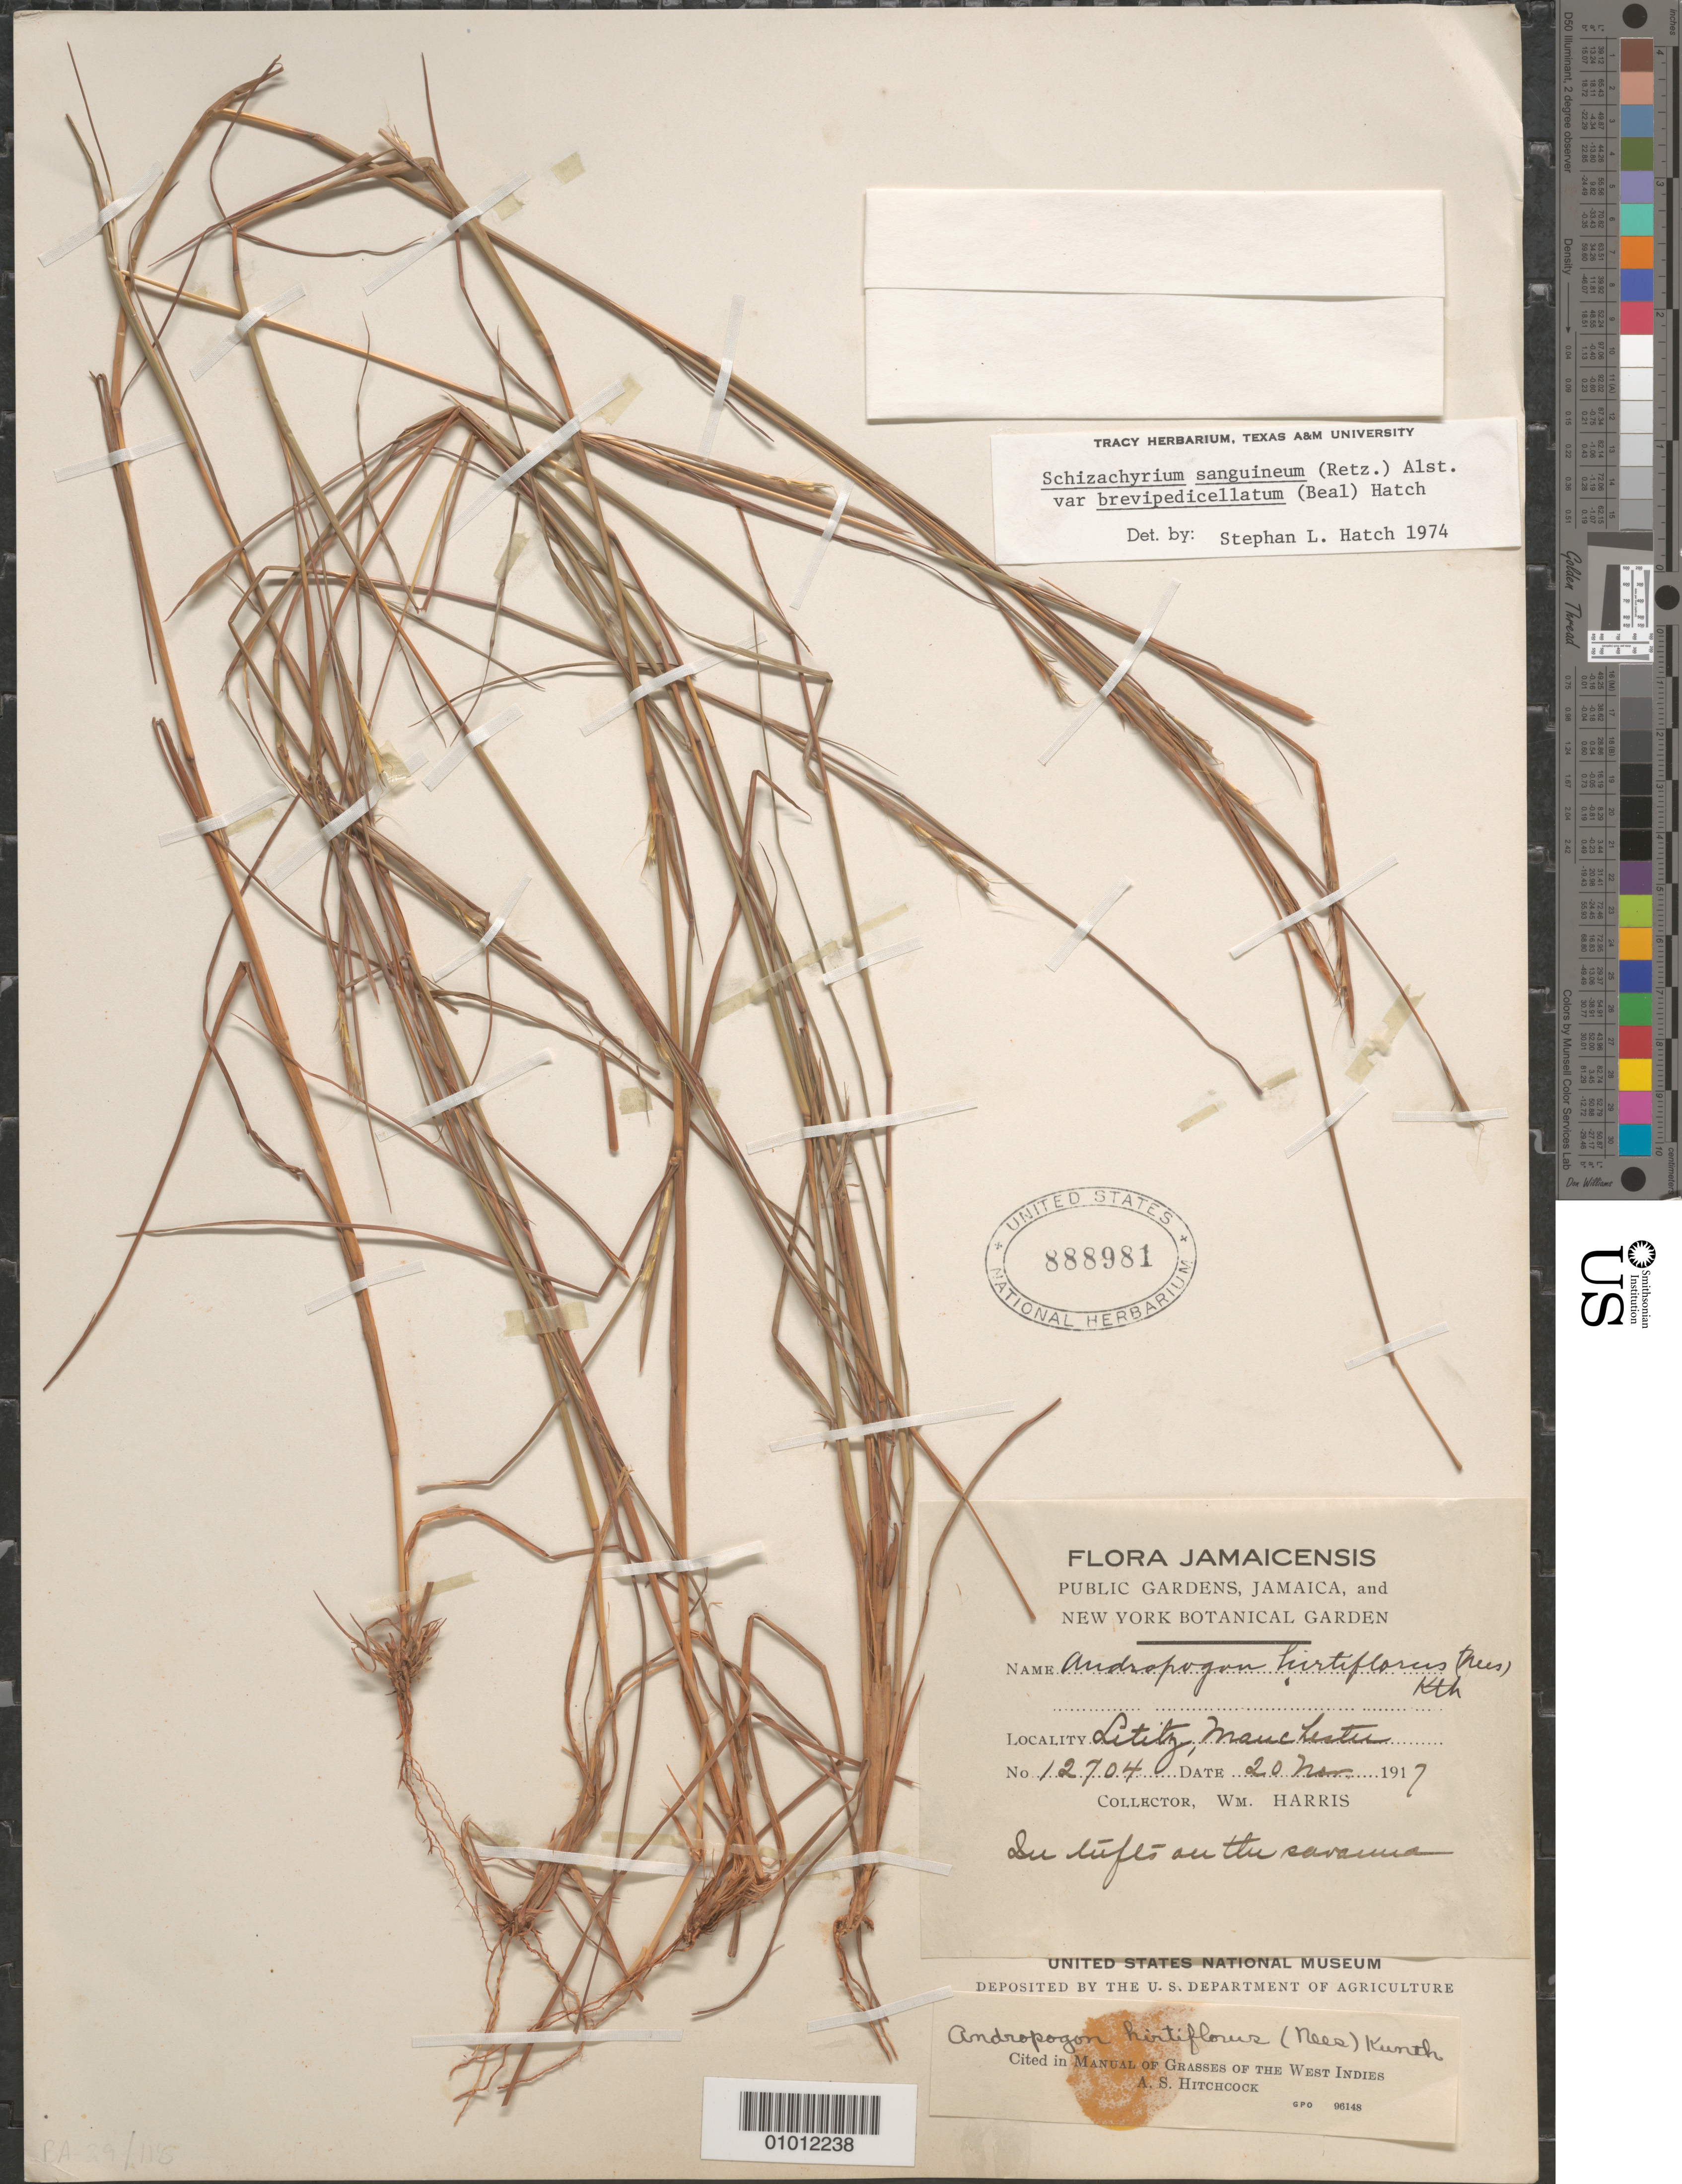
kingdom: Plantae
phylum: Tracheophyta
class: Liliopsida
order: Poales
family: Poaceae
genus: Schizachyrium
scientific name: Schizachyrium sanguineum var. brevipedicellatum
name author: (W.J. Beal) S.L. Hatch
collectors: W. Harris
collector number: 12704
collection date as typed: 20 Nov 1917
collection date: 1917-11-20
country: Jamaica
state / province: Manchester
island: Jamaica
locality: Lititz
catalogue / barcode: US 888981